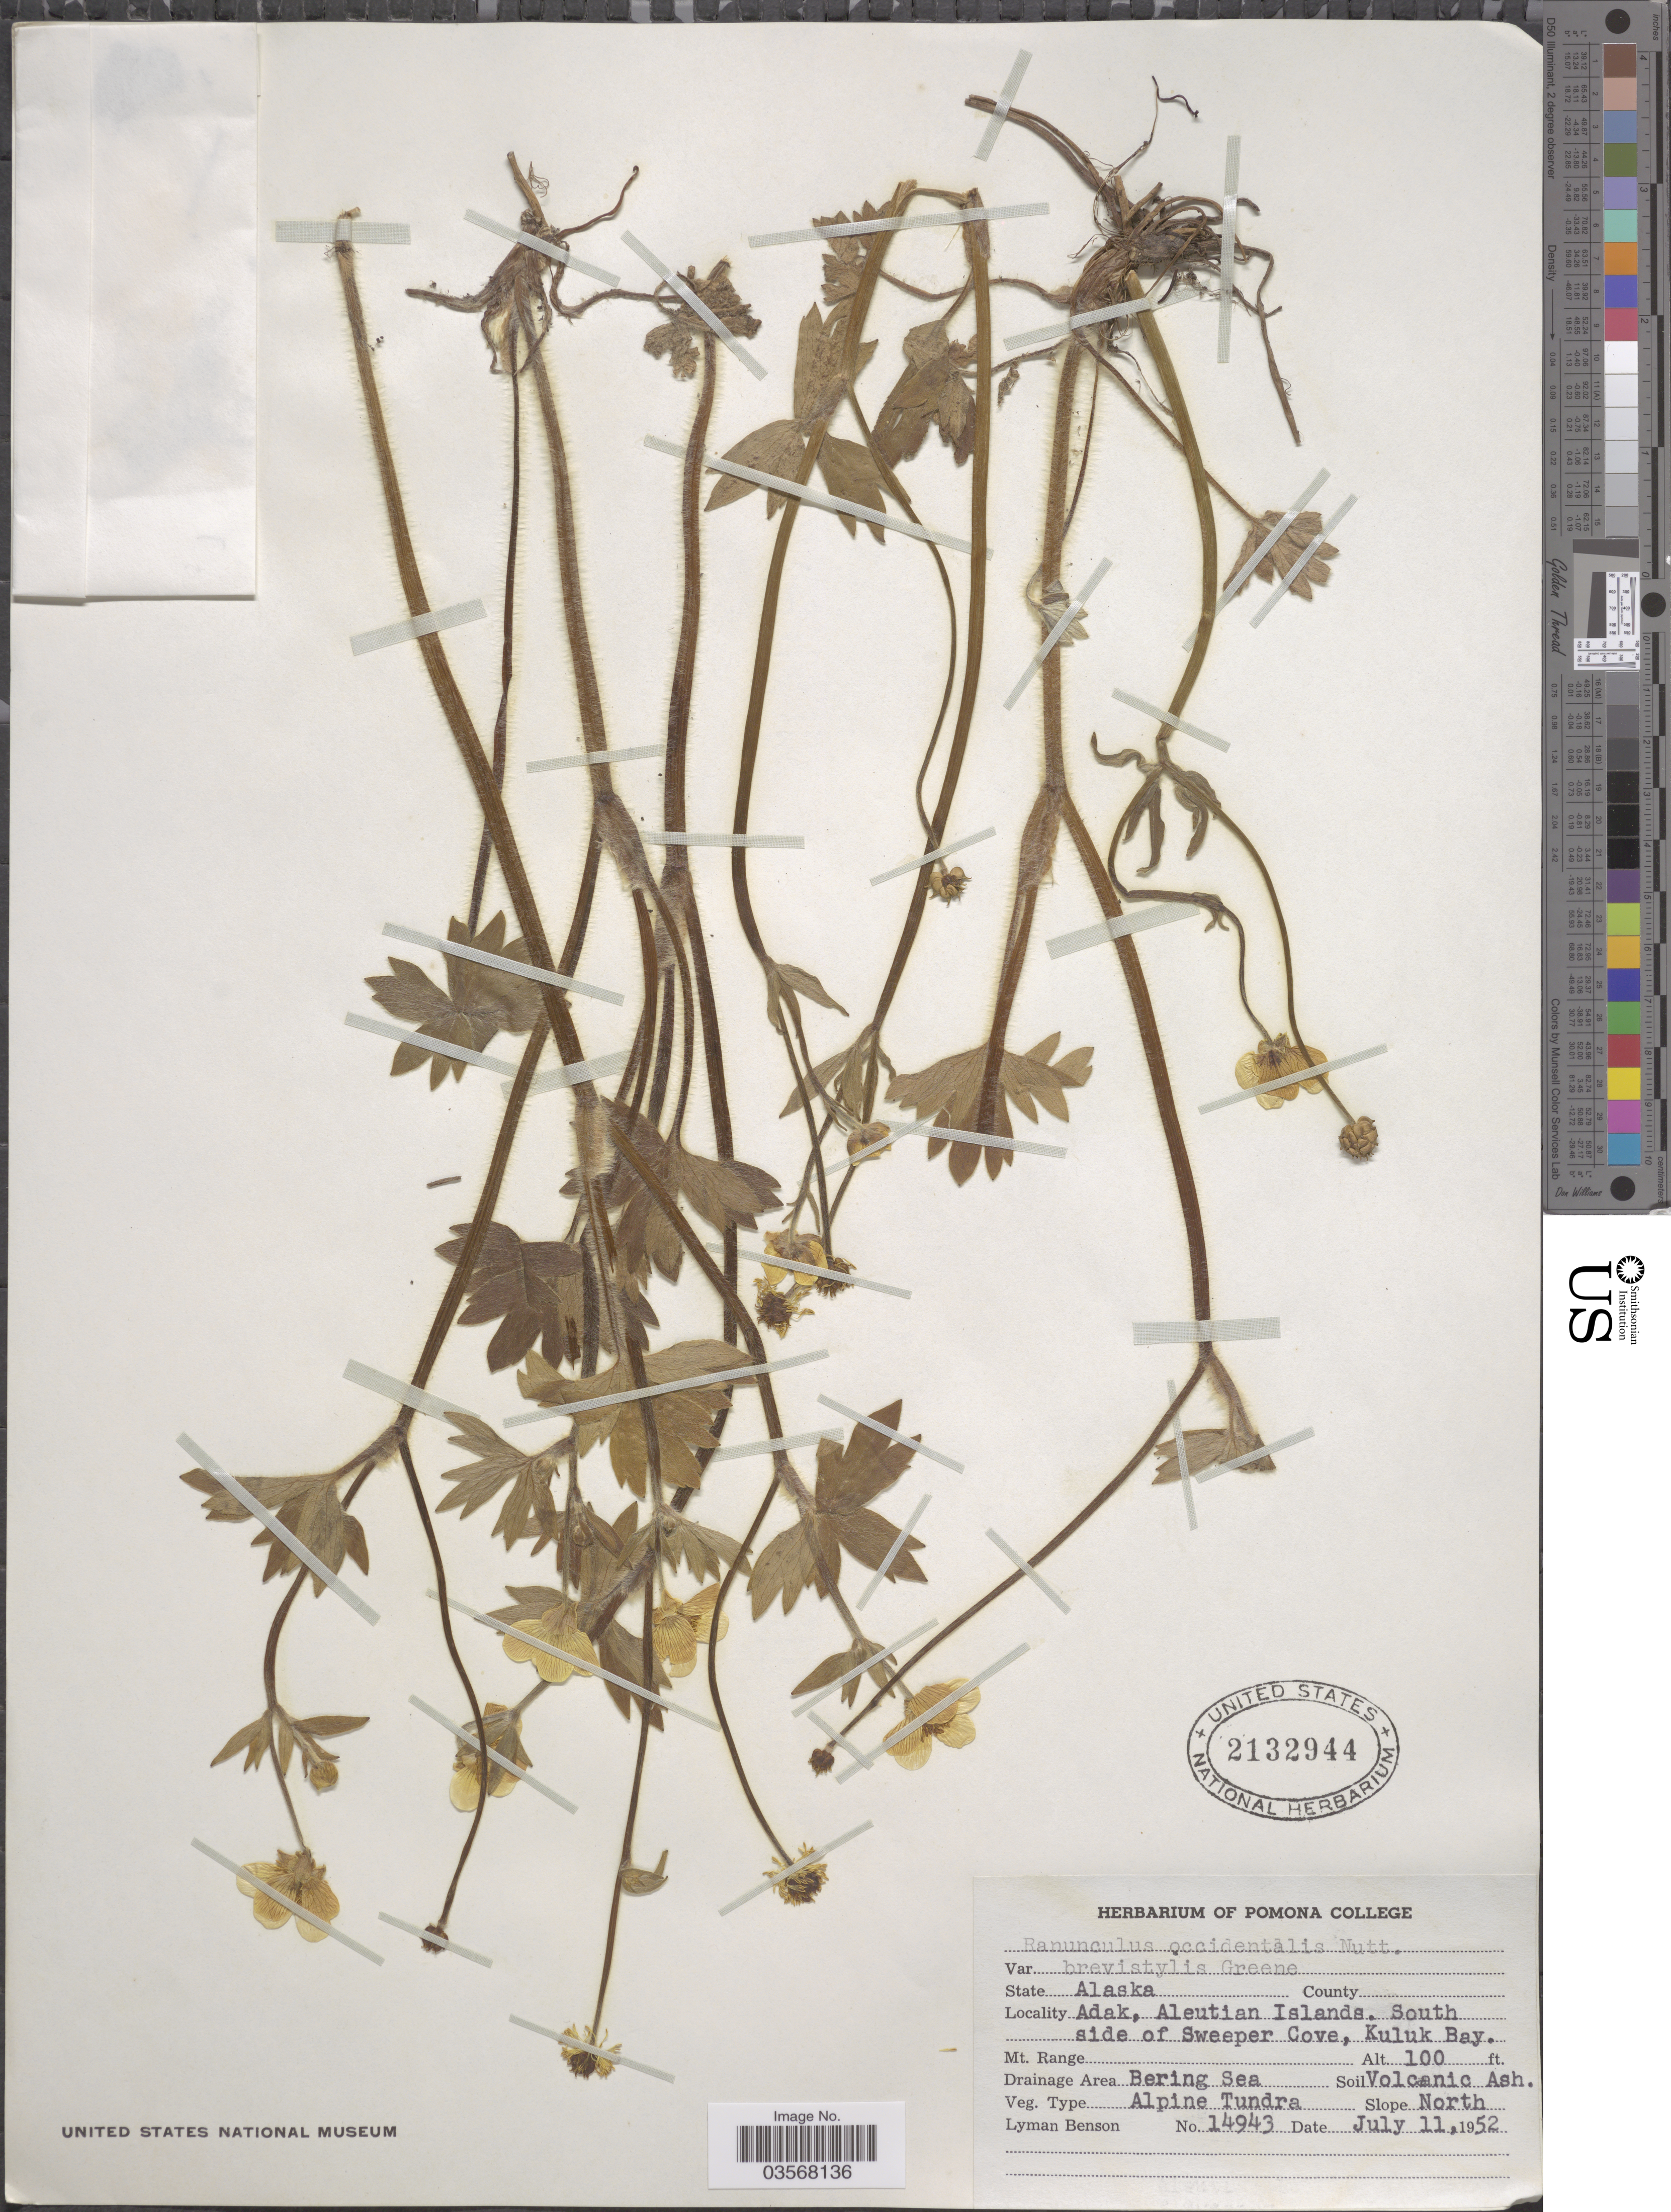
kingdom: Plantae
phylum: Tracheophyta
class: Magnoliopsida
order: Ranunculales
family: Ranunculaceae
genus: Ranunculus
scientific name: Ranunculus occidentalis var. brevistylus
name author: Greene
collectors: L. D. Benson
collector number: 14943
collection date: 1952-07-11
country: United States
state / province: Alaska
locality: Adak. Aleutian Islands. South side of Sweeper Cove, Kuluk Bay. Drainage Area Bering Sea.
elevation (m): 30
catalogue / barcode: US 2132944